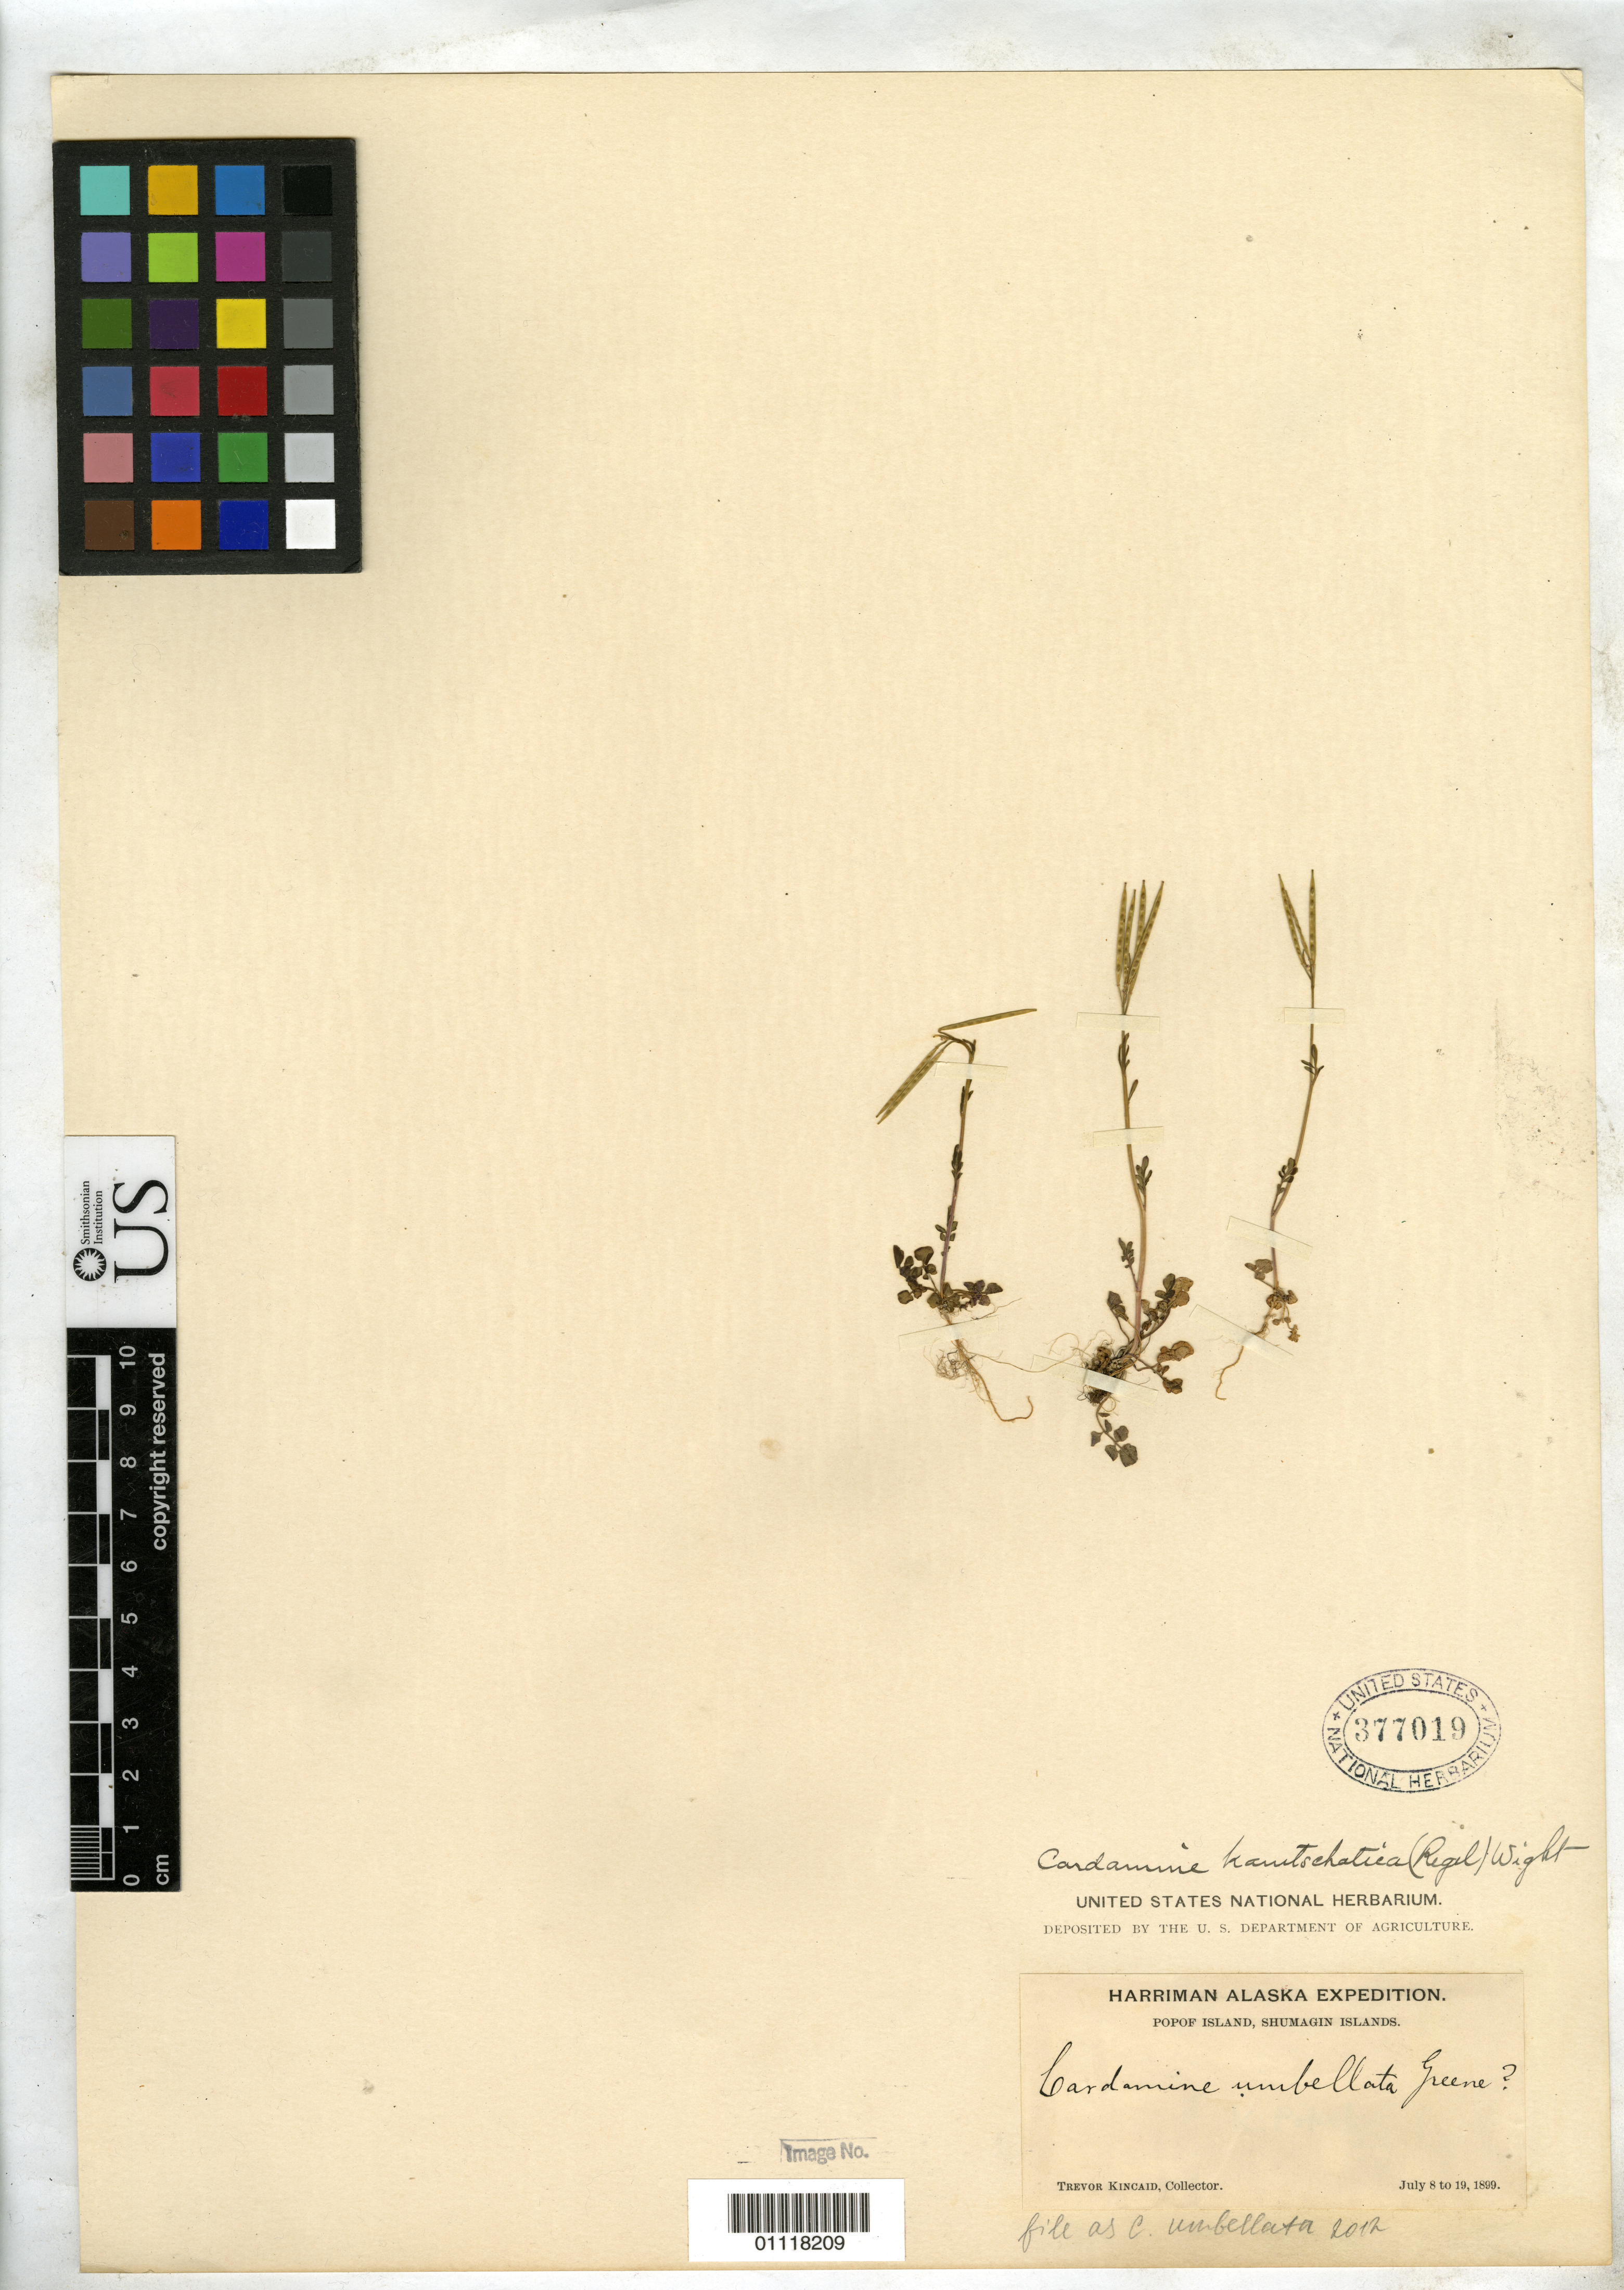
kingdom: Plantae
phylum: Tracheophyta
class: Magnoliopsida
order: Brassicales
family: Brassicaceae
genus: Cardamine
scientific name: Cardamine umbellata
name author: Greene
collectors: T. C. Kincaid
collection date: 1899-07-08/1899-07-19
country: United States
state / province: Alaska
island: Popof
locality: Popof Island, Shumagin Islands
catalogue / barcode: US 377019